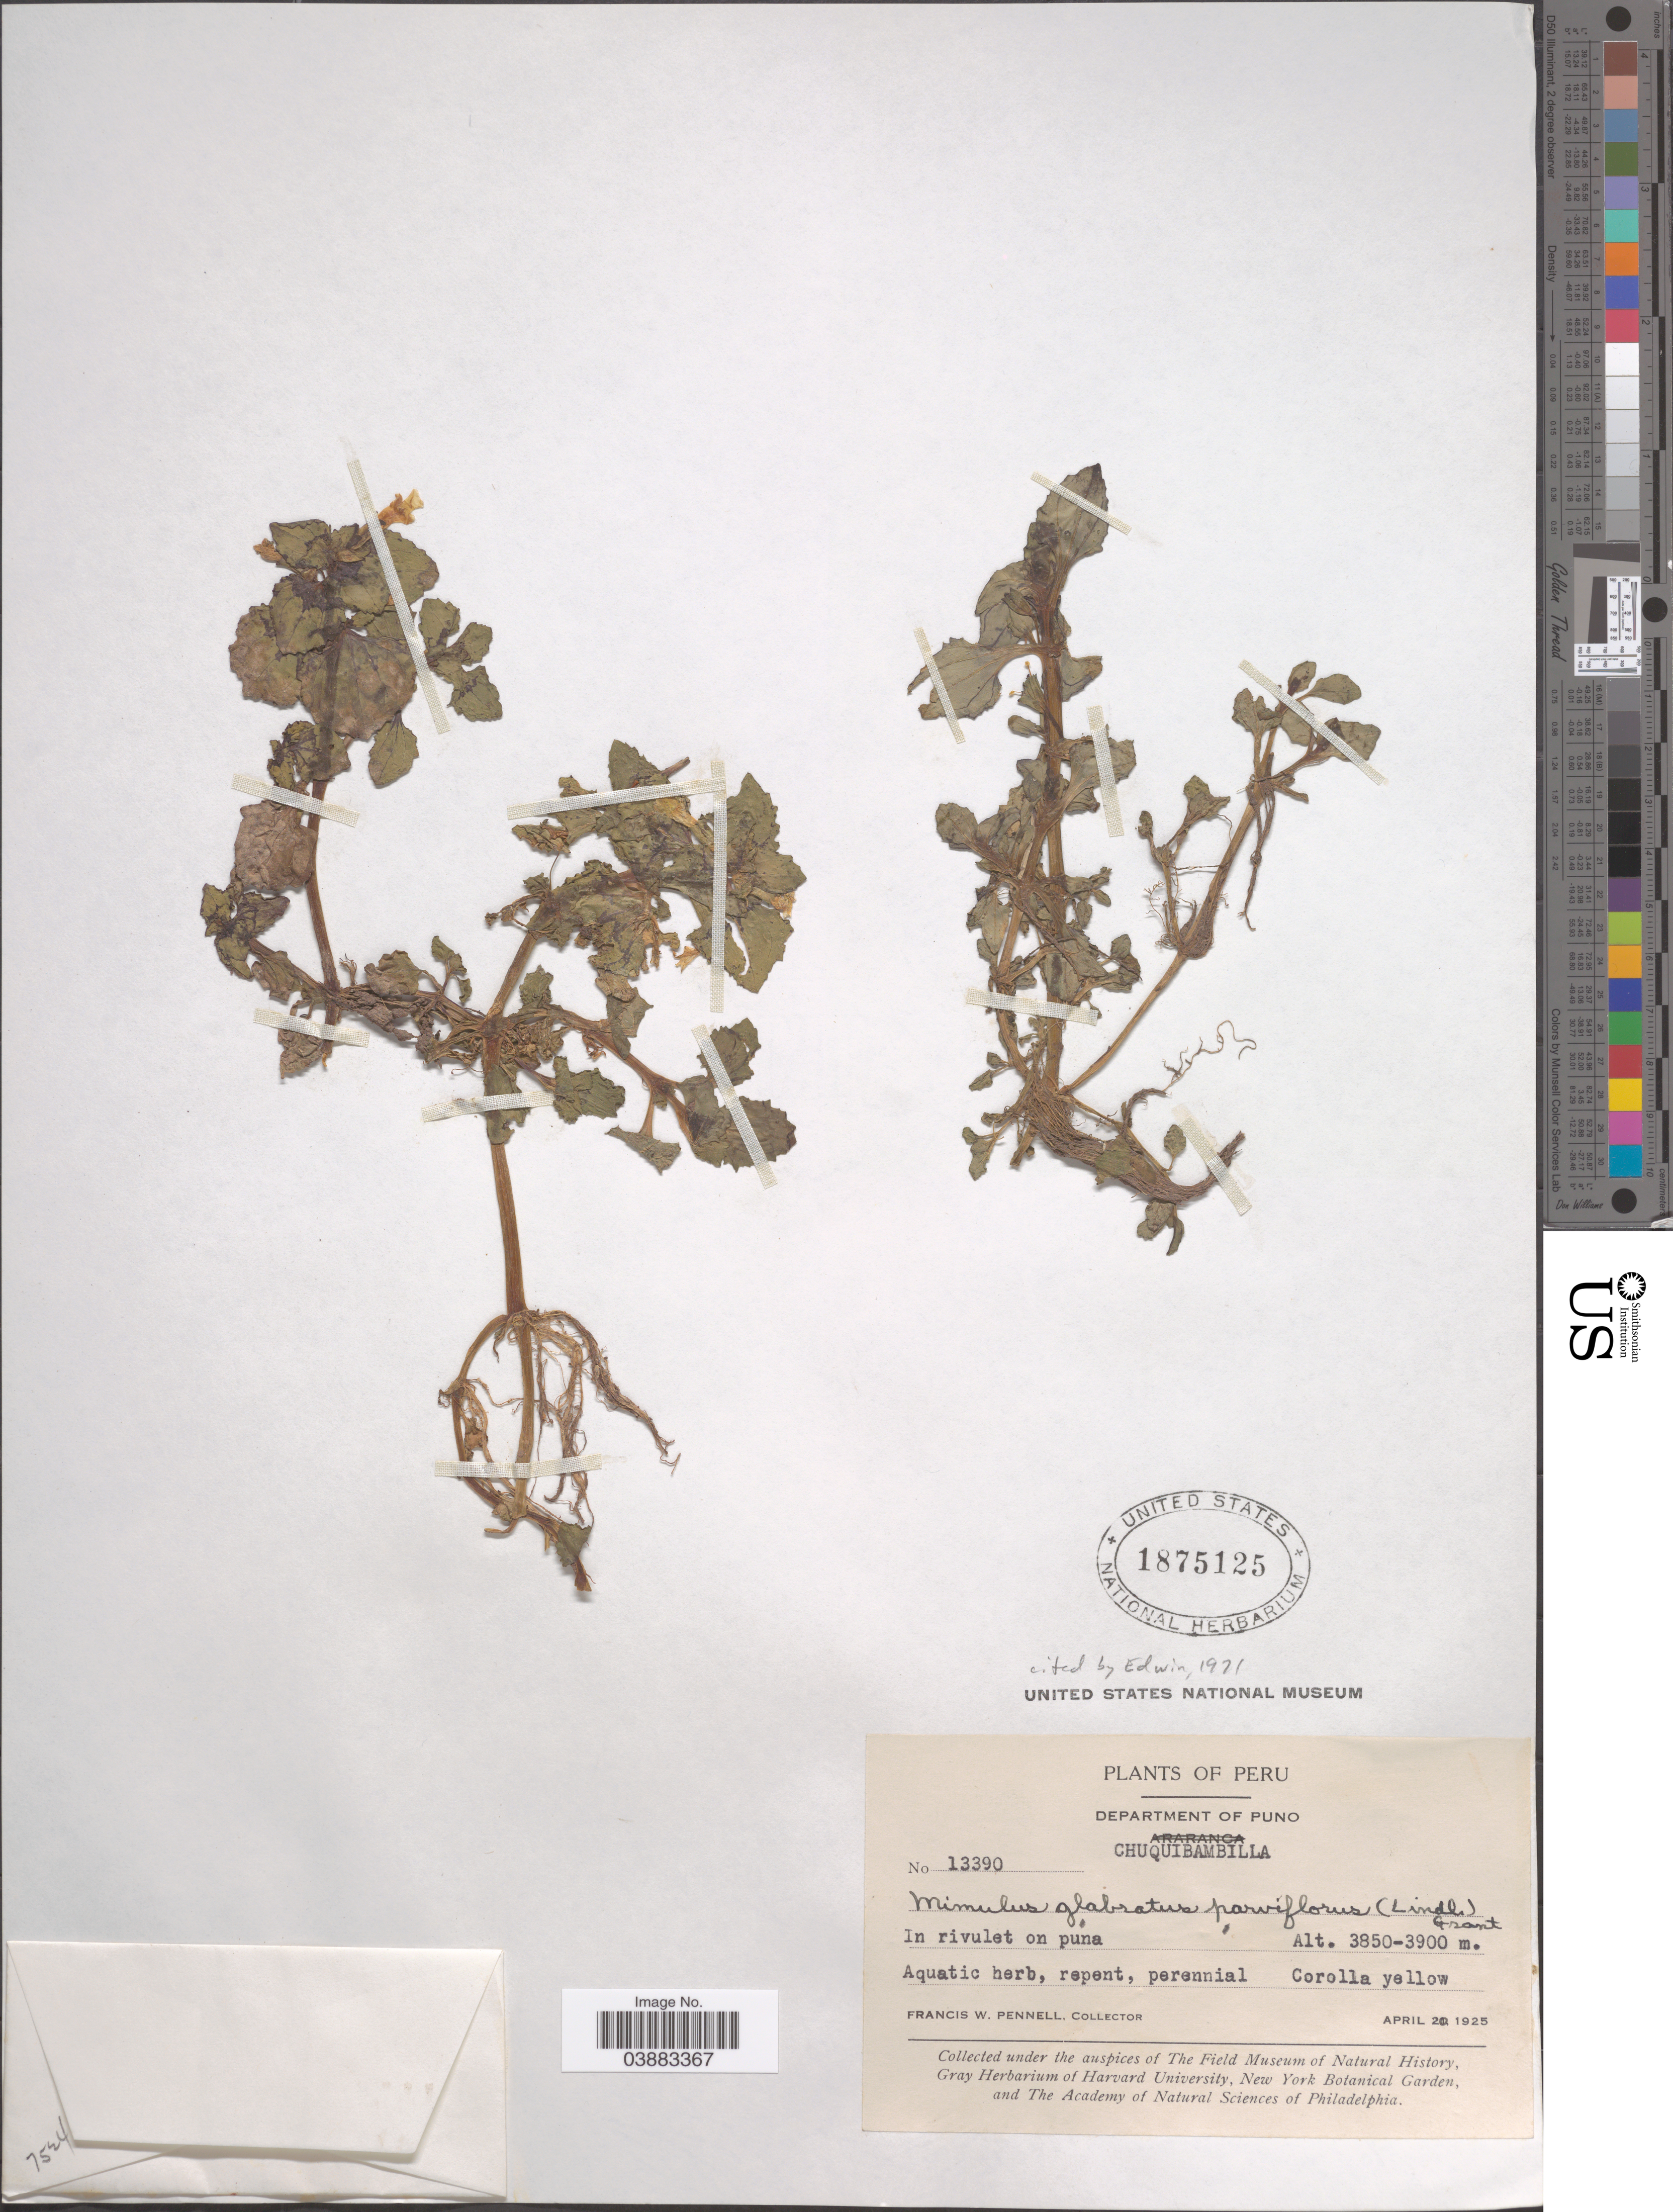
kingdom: Plantae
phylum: Tracheophyta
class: Magnoliopsida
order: Lamiales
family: Phrymaceae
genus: Mimulus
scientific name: Mimulus glabratus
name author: Kunth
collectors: F. W. Pennell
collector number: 13390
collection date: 1925-04-20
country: Peru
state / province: Puno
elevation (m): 3850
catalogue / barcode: US 1875125